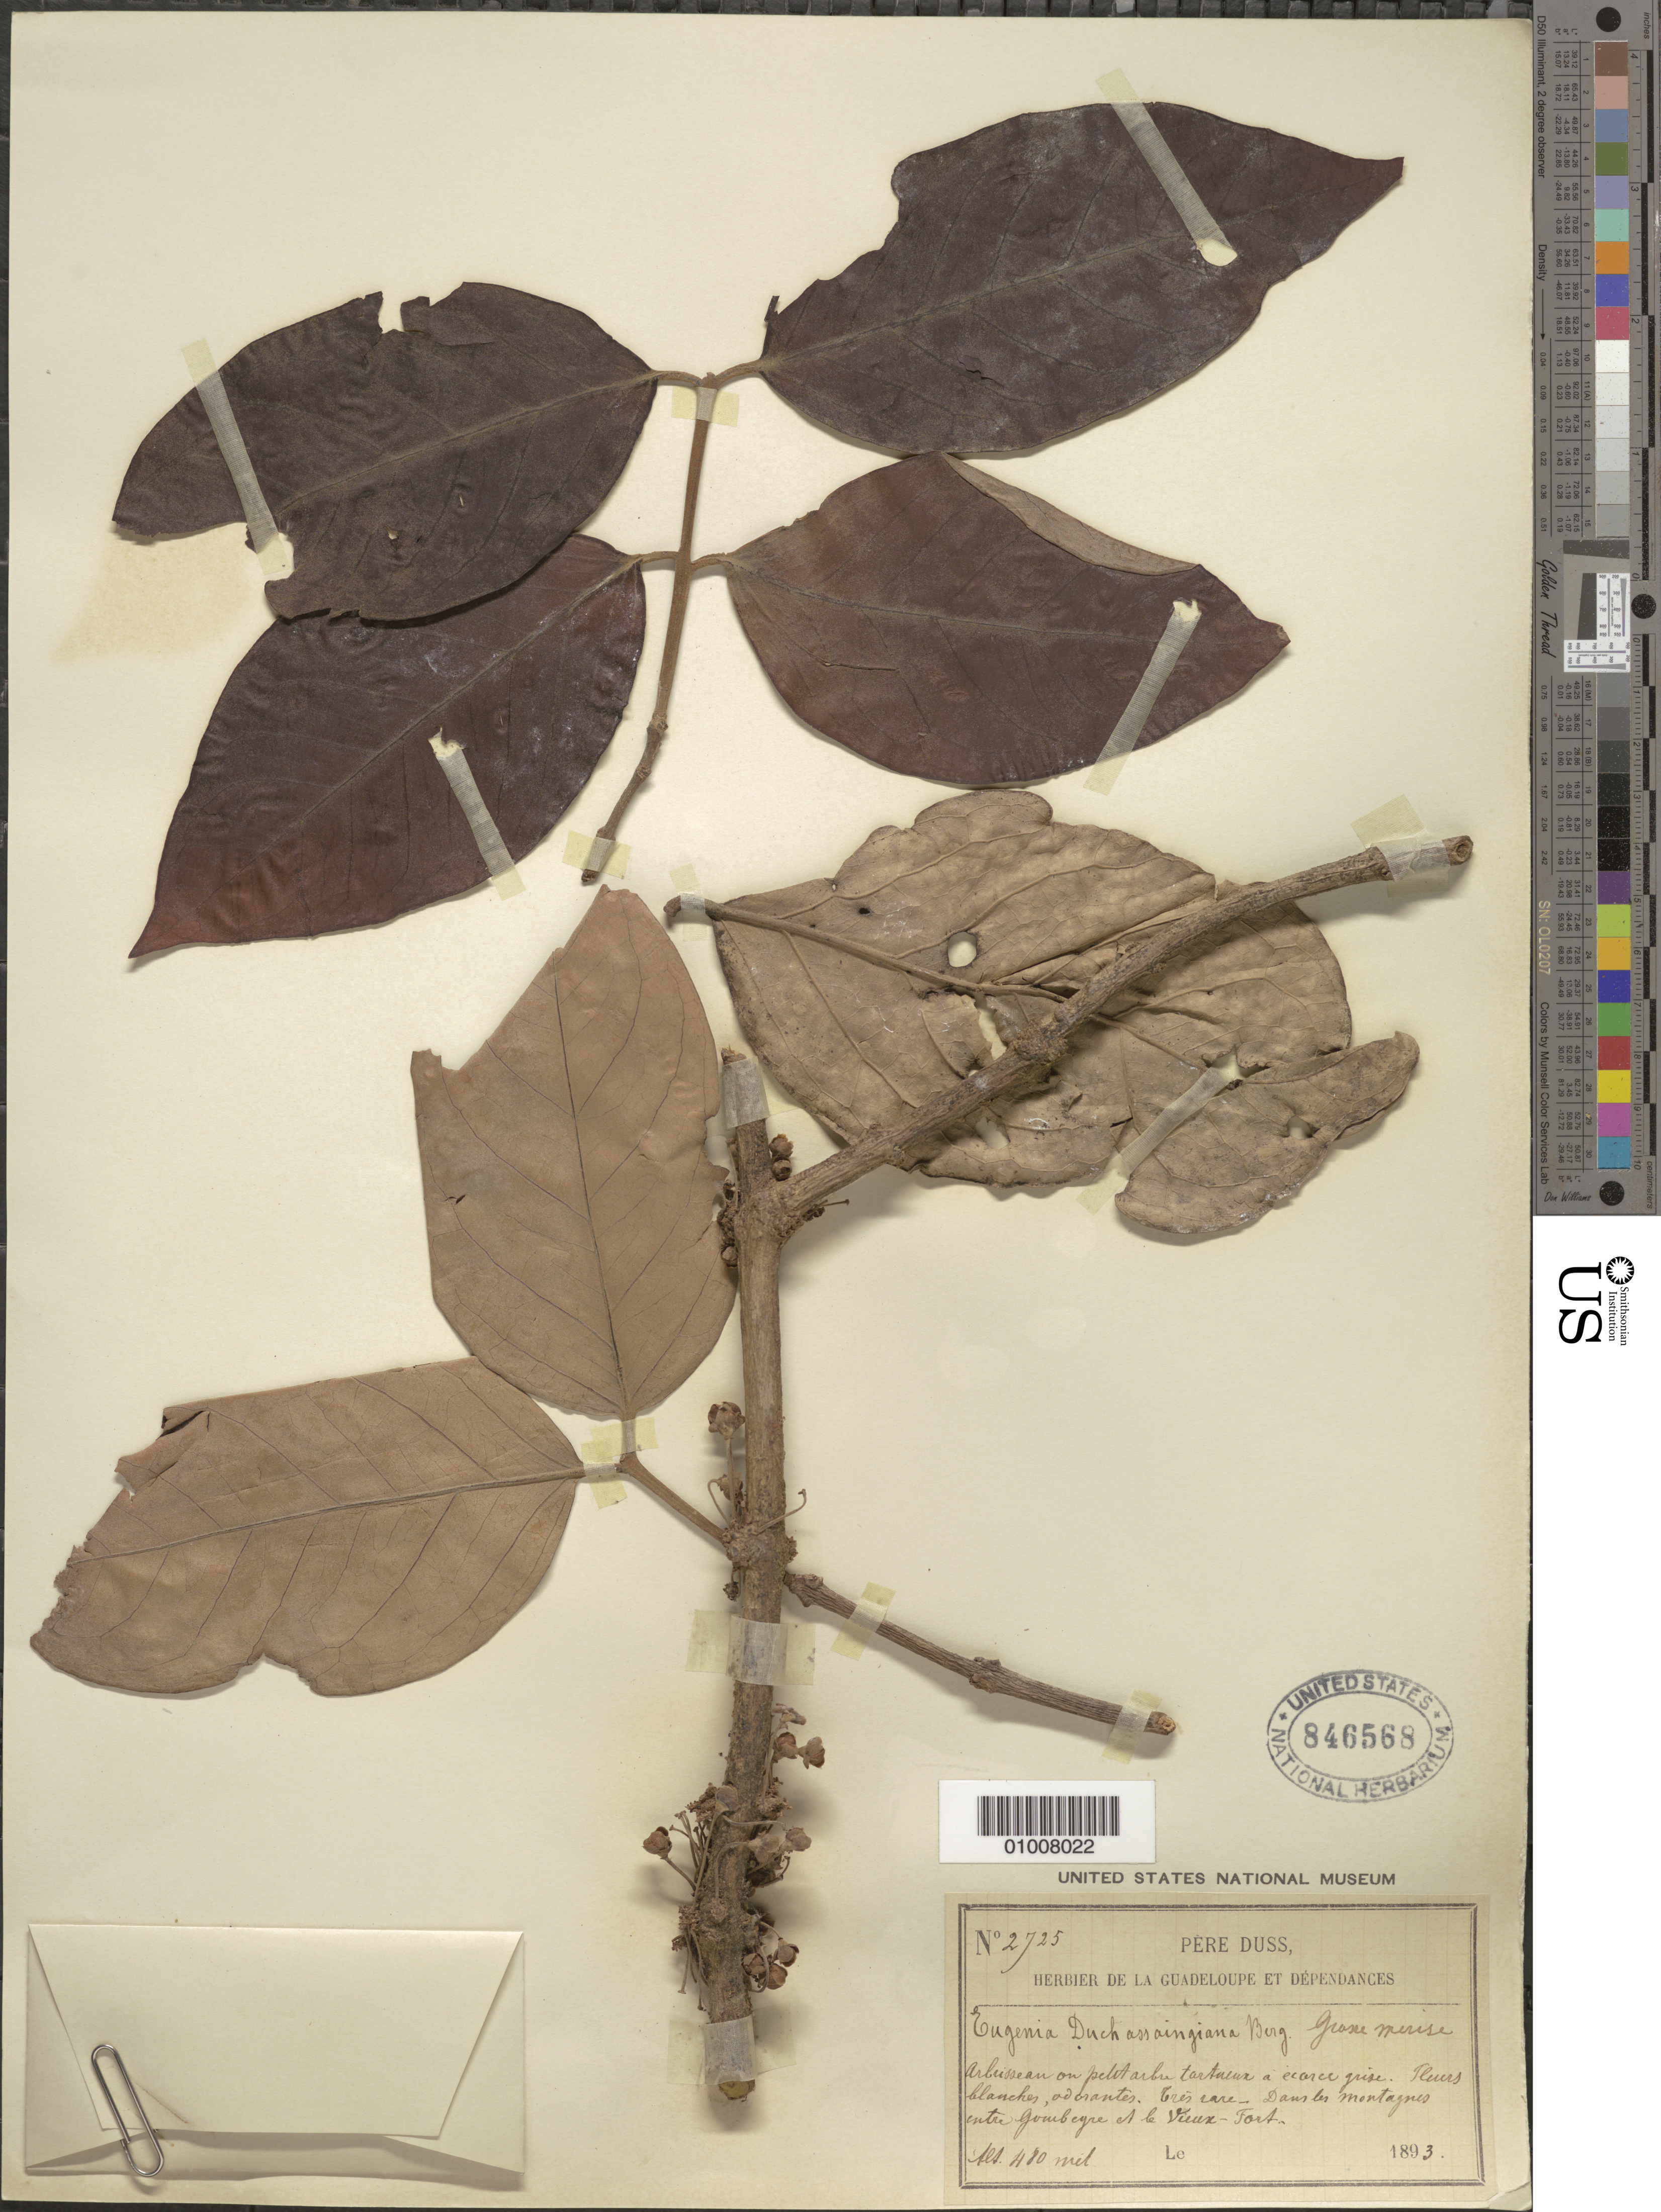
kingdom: Plantae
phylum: Tracheophyta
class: Magnoliopsida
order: Myrtales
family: Myrtaceae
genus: Eugenia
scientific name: Eugenia duchassaingiana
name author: O. Berg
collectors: Père Duss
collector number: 2725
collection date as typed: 1893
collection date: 1893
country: Guadeloupe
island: Basse Terre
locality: In the mountains between Gombeyre and Vieux-Fort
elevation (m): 480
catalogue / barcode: US 846568